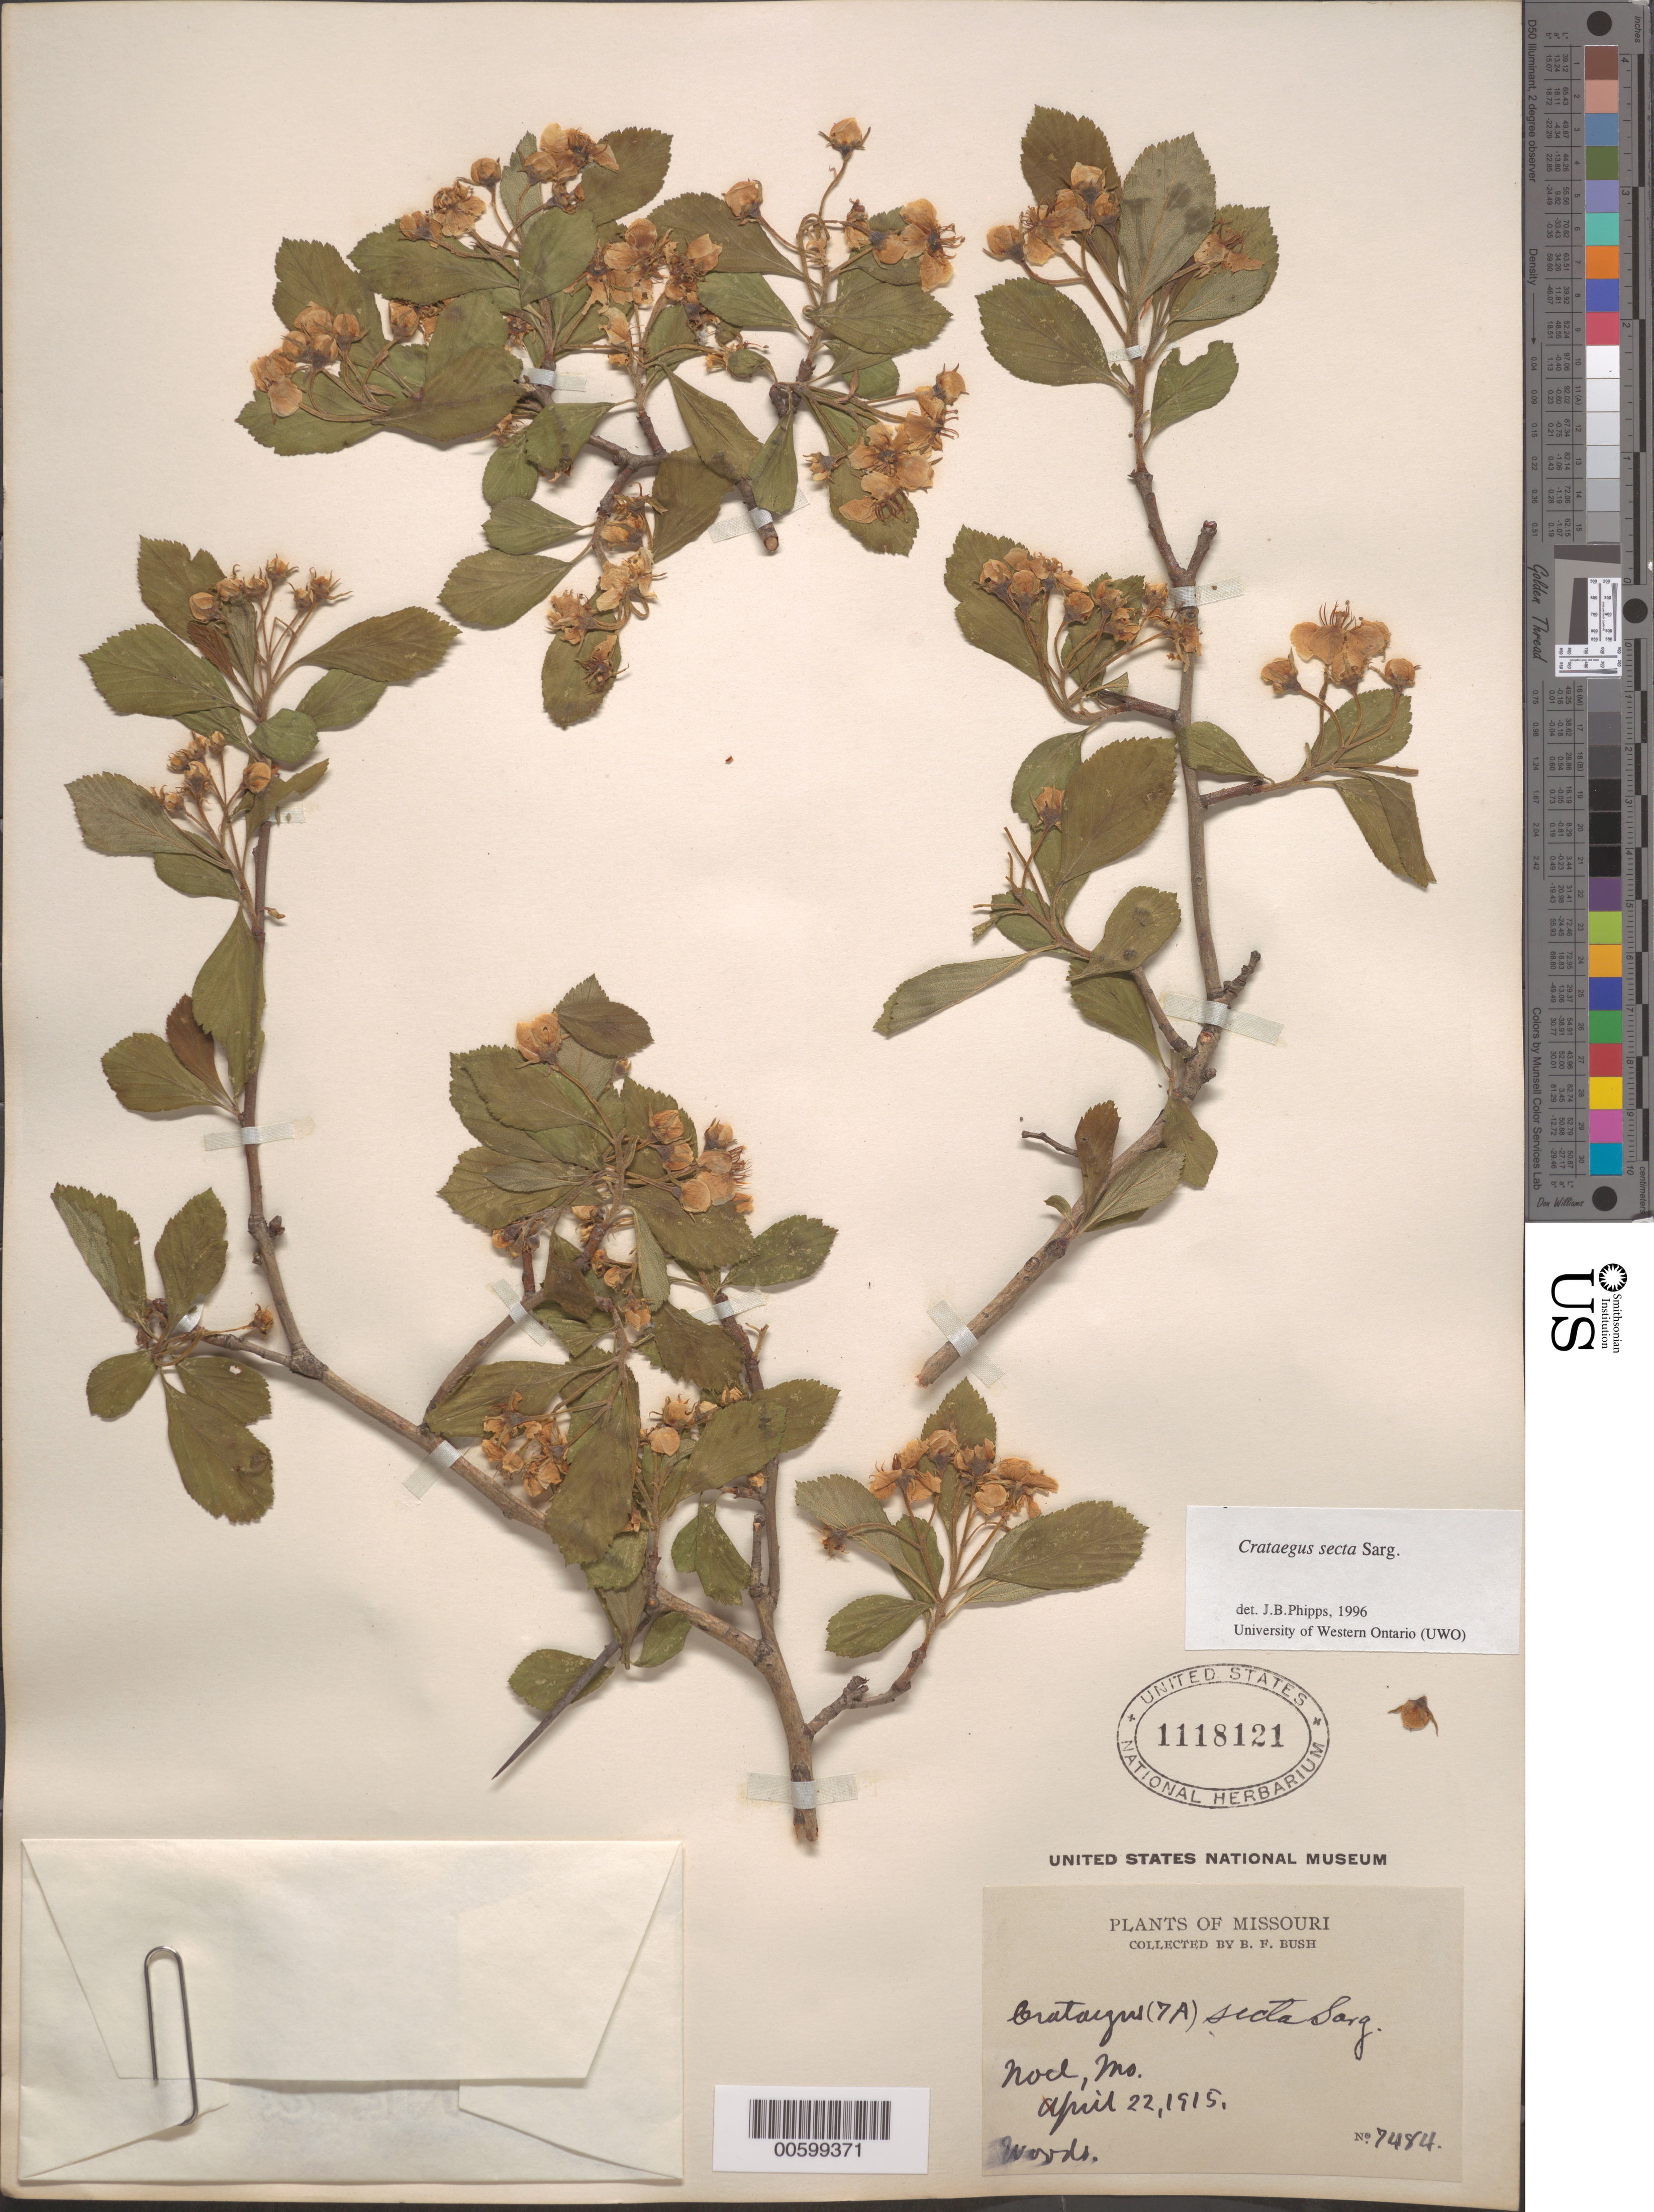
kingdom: Plantae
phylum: Tracheophyta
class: Magnoliopsida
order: Rosales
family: Rosaceae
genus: Crataegus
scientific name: Crataegus collina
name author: Chapm.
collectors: B. F. Bush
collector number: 7484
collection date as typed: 22 Apr 1915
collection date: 1915-04-22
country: United States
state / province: Missouri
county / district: McDonald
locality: Noel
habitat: Woods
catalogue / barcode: US 1118121